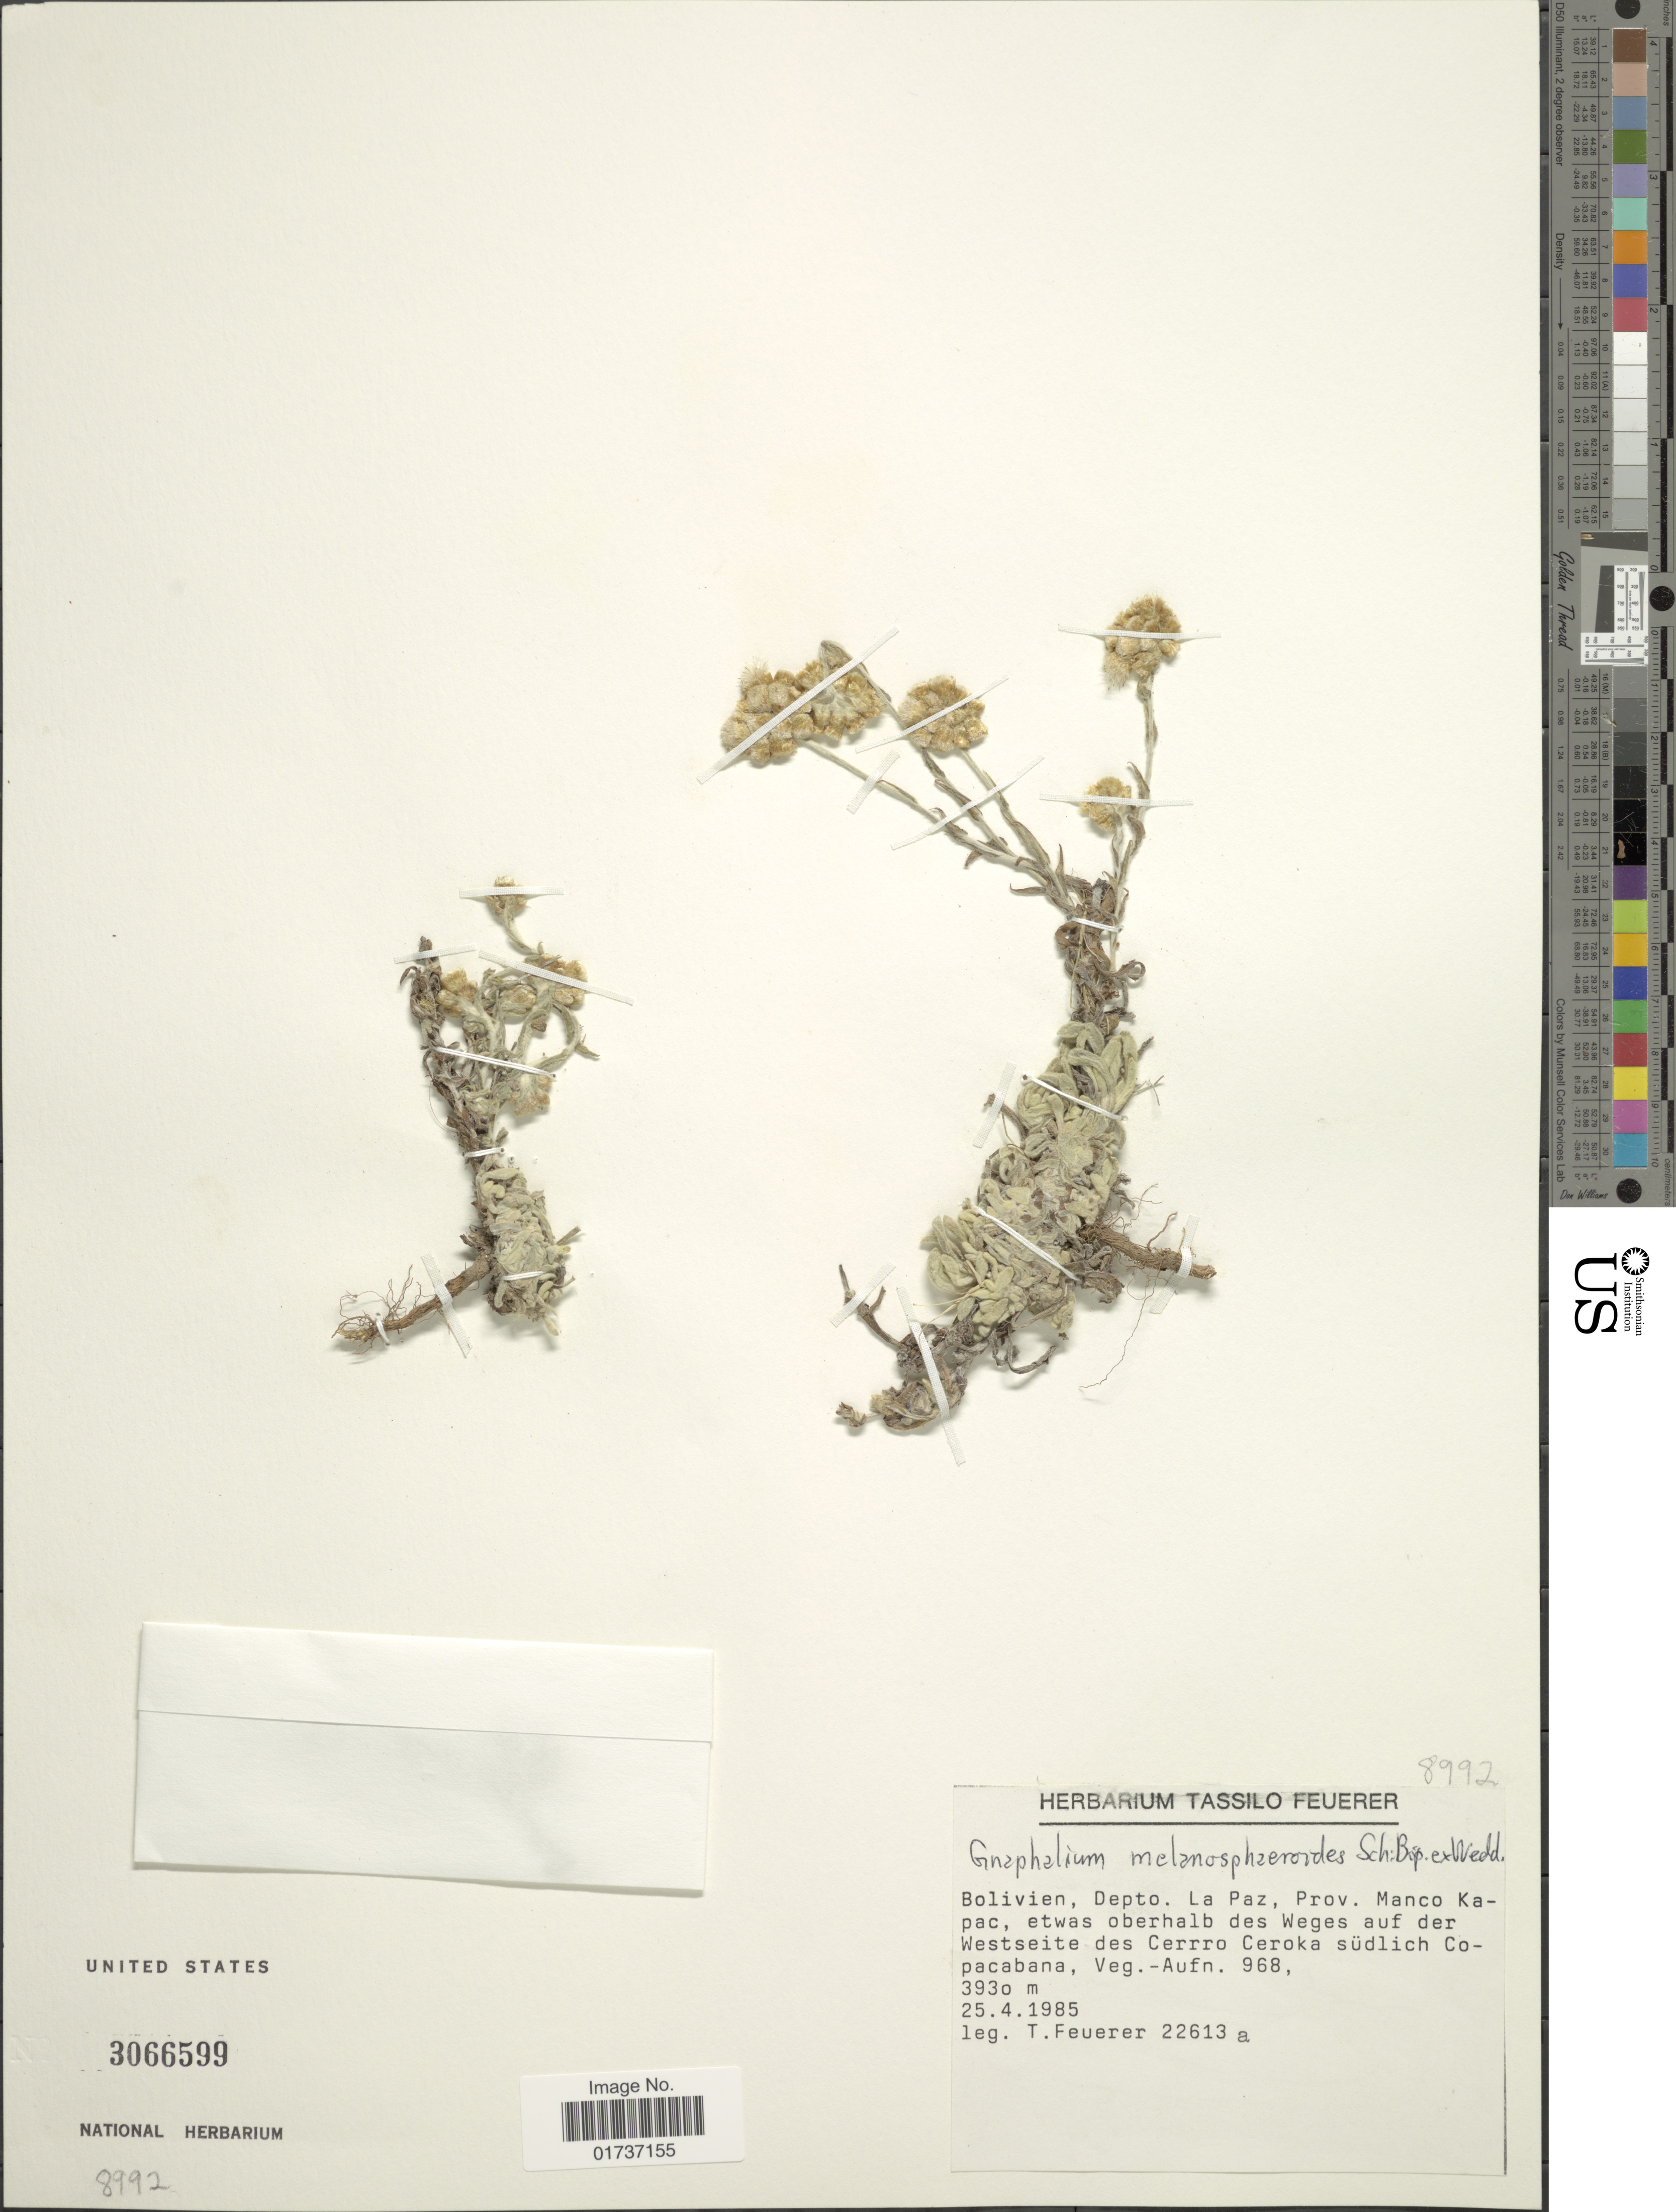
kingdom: Plantae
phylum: Tracheophyta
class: Magnoliopsida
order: Asterales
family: Asteraceae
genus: Gnaphalium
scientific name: Gnaphalium melanosphaeroides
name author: Sch. Bip. & Wedd.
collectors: T. Feuerer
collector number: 22613a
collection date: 1985-04-25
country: Bolivia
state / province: La Paz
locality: Depto La Paz, Prov. Manco Kapac, etwas oberhalb des Weges auf der Westseite des Cerrro Ceroka südlich Copacabana, veg.-Aufn 968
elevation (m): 3930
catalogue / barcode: US 3066599